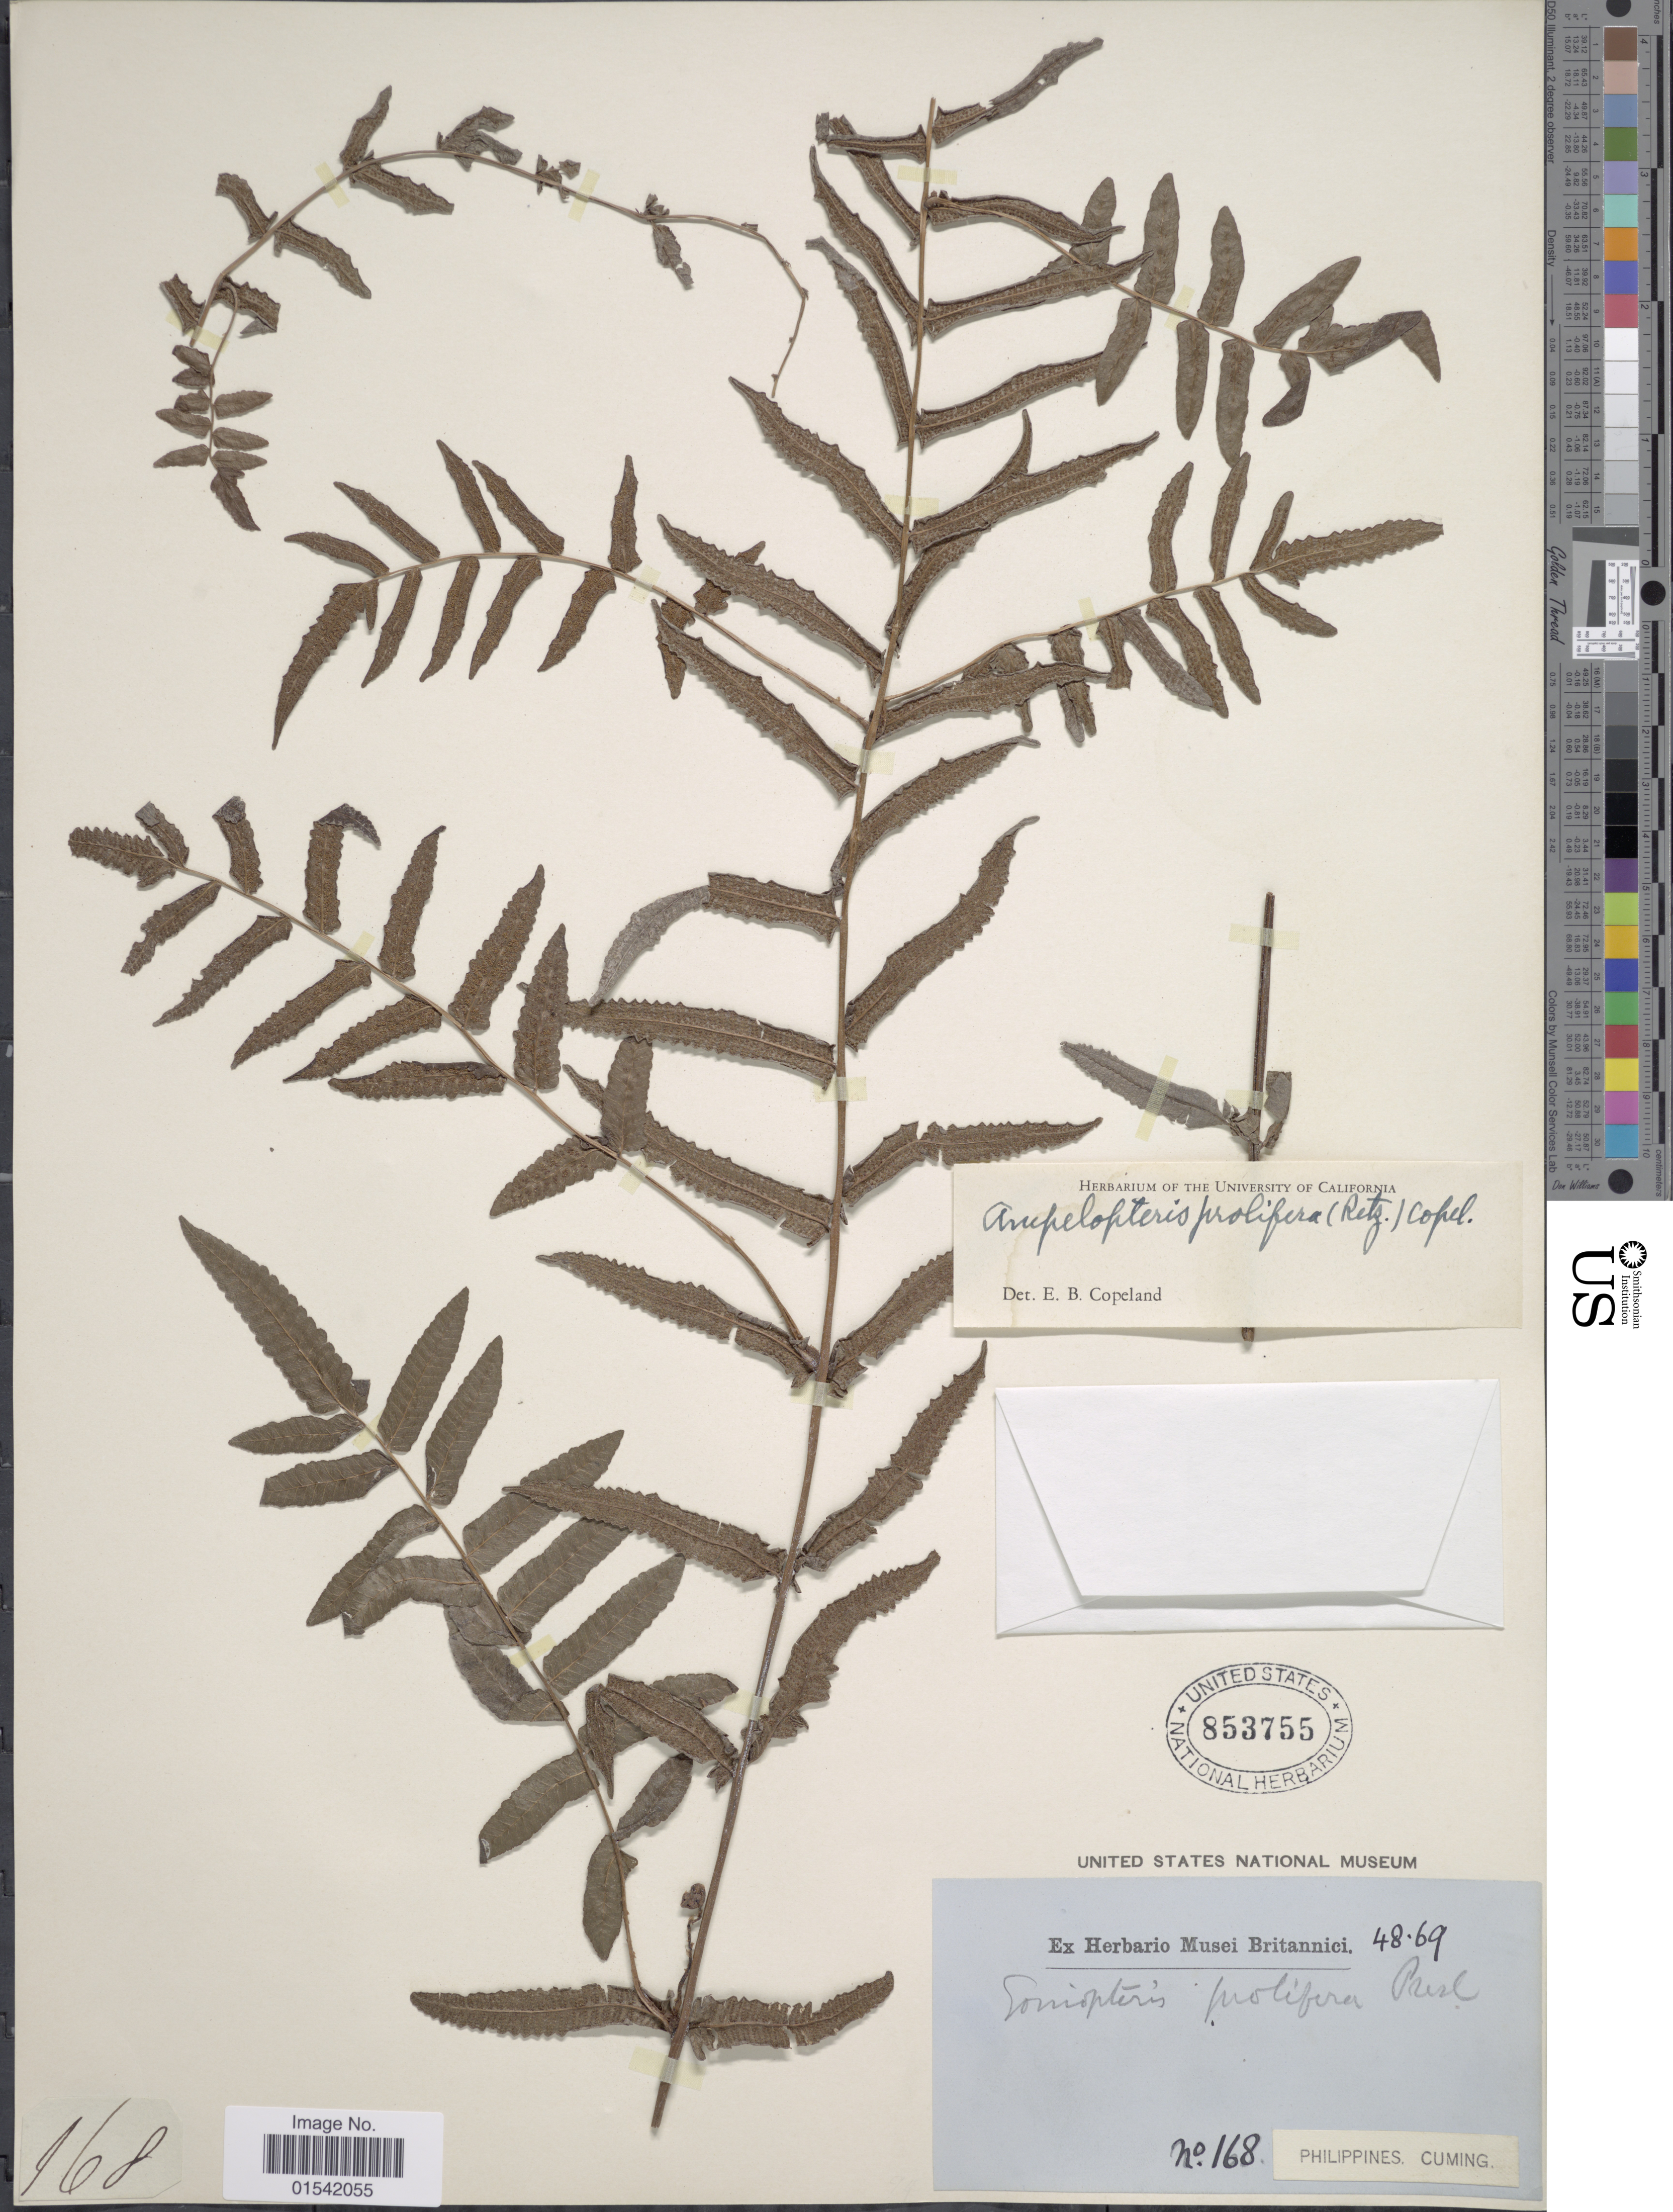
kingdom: Plantae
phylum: Tracheophyta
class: Polypodiopsida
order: Polypodiales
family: Thelypteridaceae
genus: Ampelopteris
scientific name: Ampelopteris prolifera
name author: (Retz.) Copel.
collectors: -. Cuming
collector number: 168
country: Philippines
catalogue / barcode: US 853755